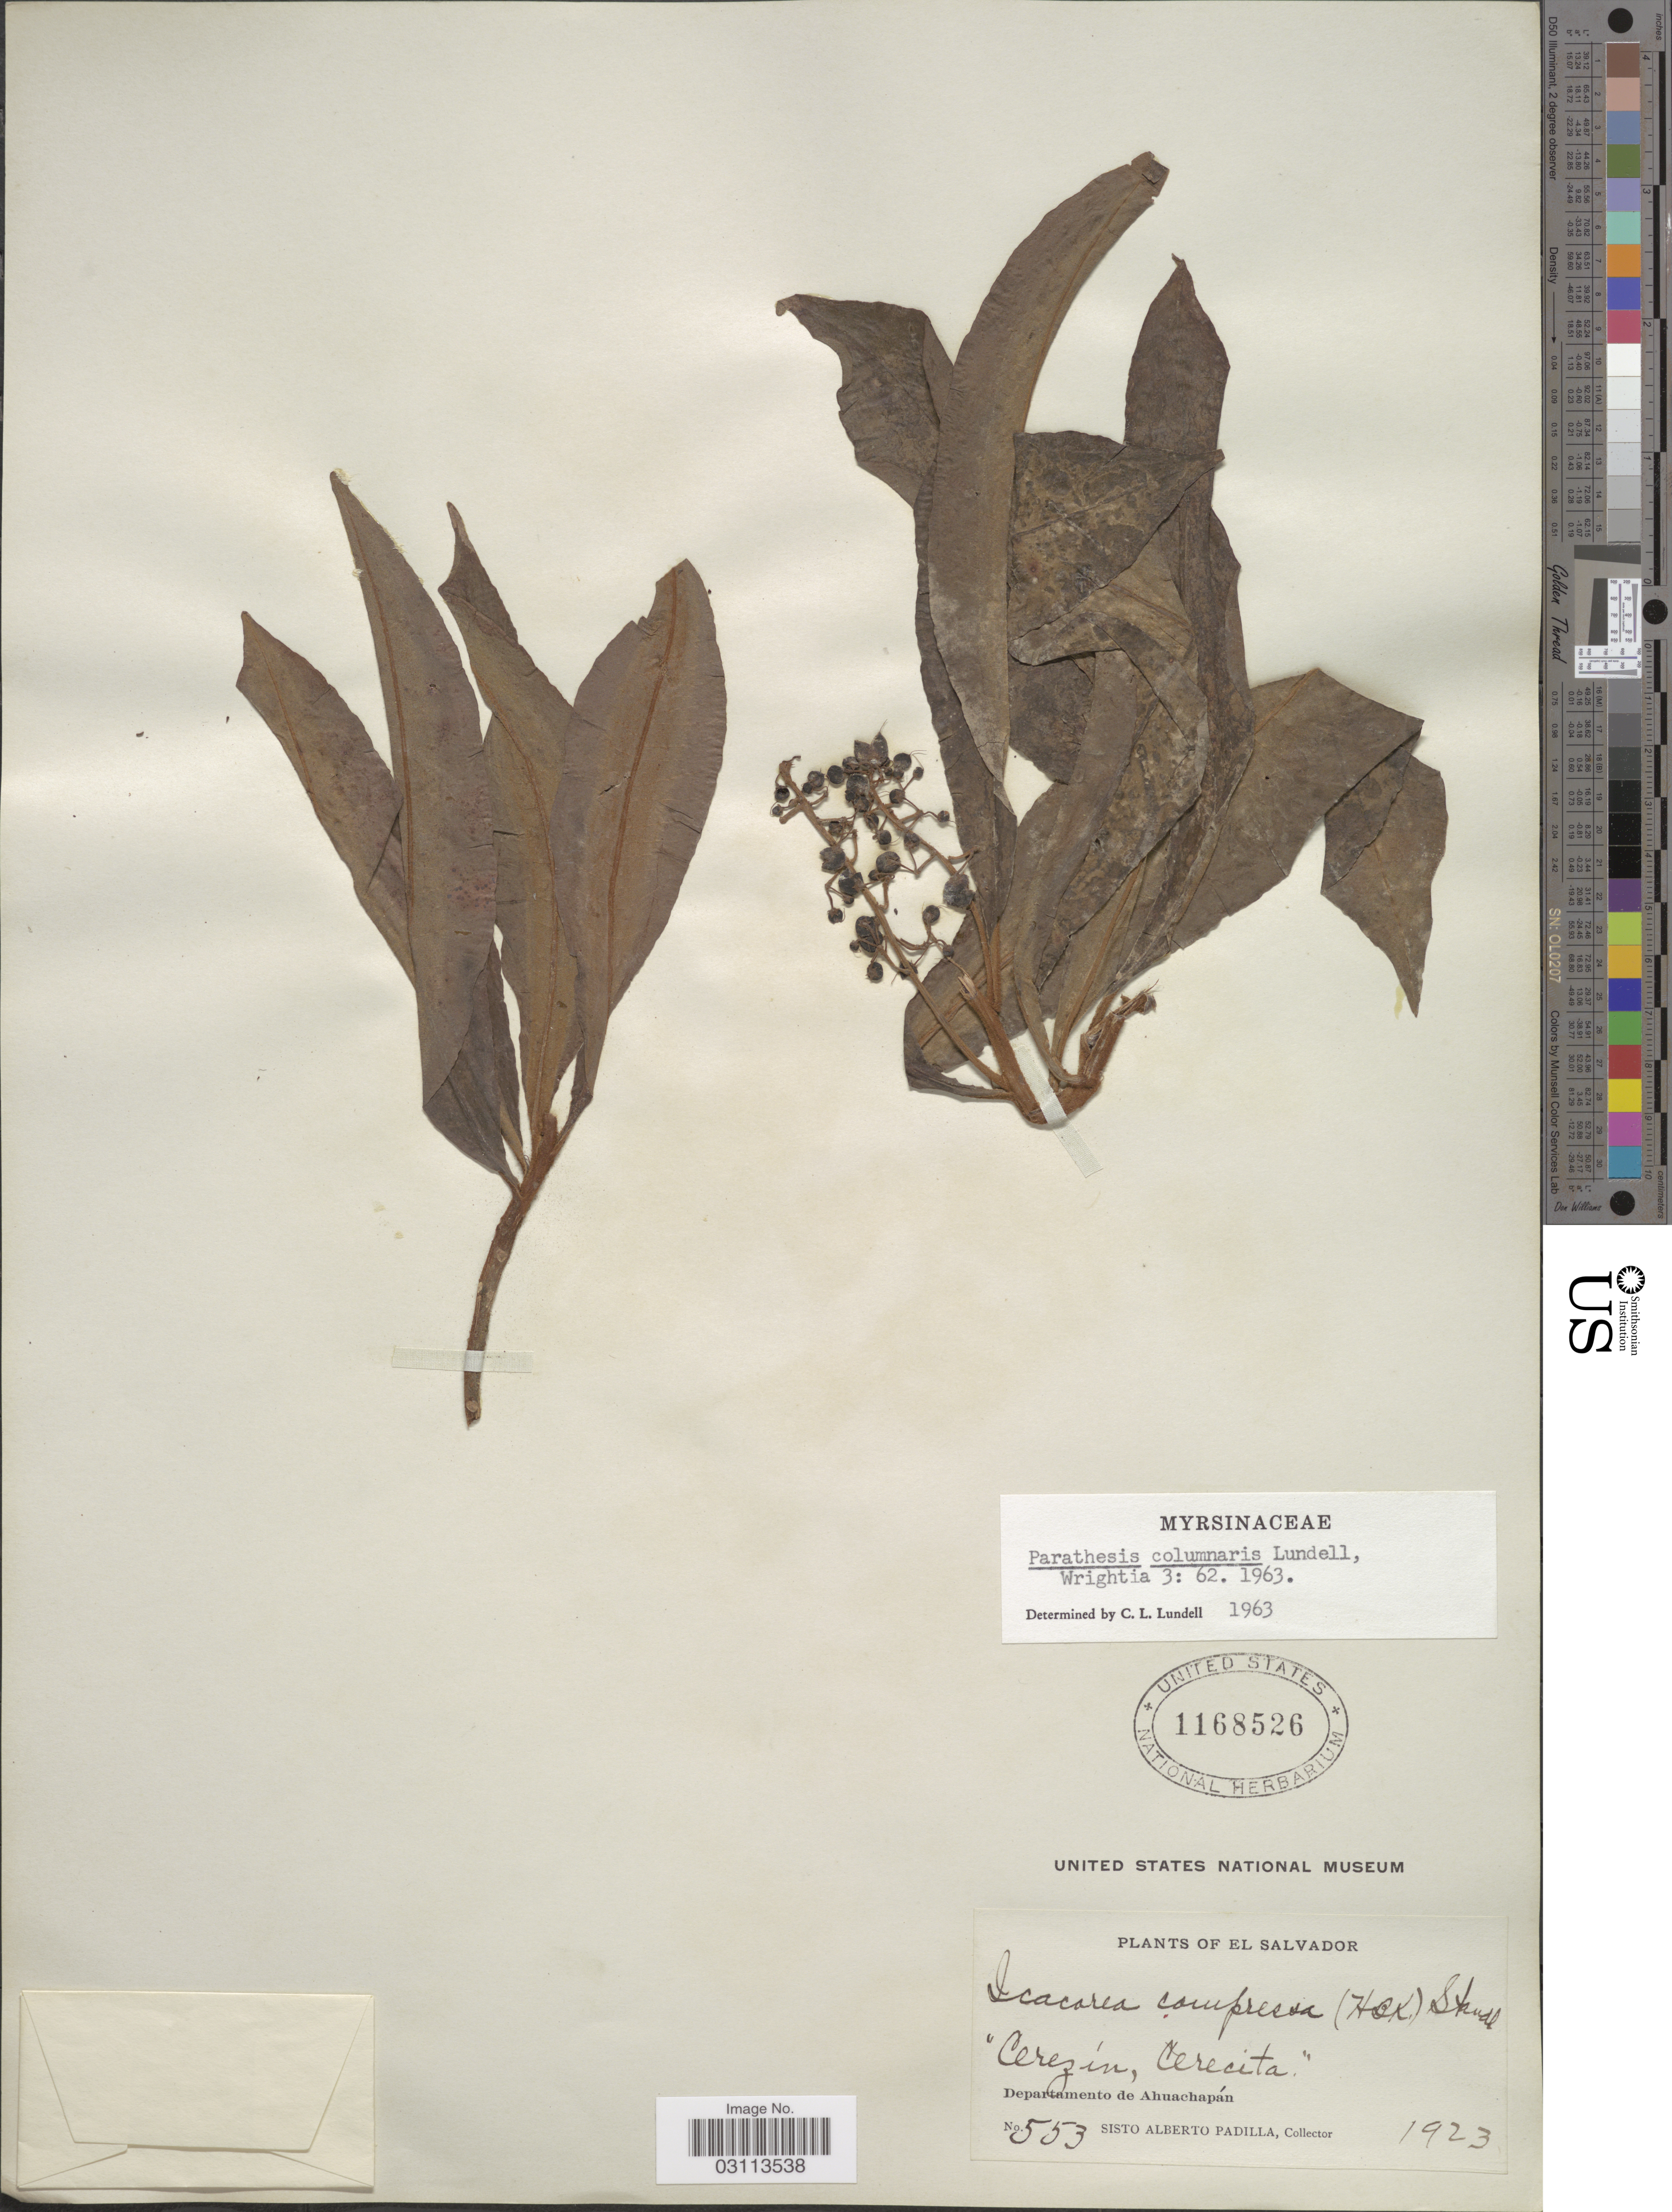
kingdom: Plantae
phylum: Tracheophyta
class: Magnoliopsida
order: Ericales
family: Primulaceae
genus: Parathesis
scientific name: Parathesis sp.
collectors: S. A. Padilla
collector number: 553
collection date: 1923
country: El Salvador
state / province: Ahuachapan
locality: Departamento de Ahuachapán.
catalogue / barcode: US 1168526